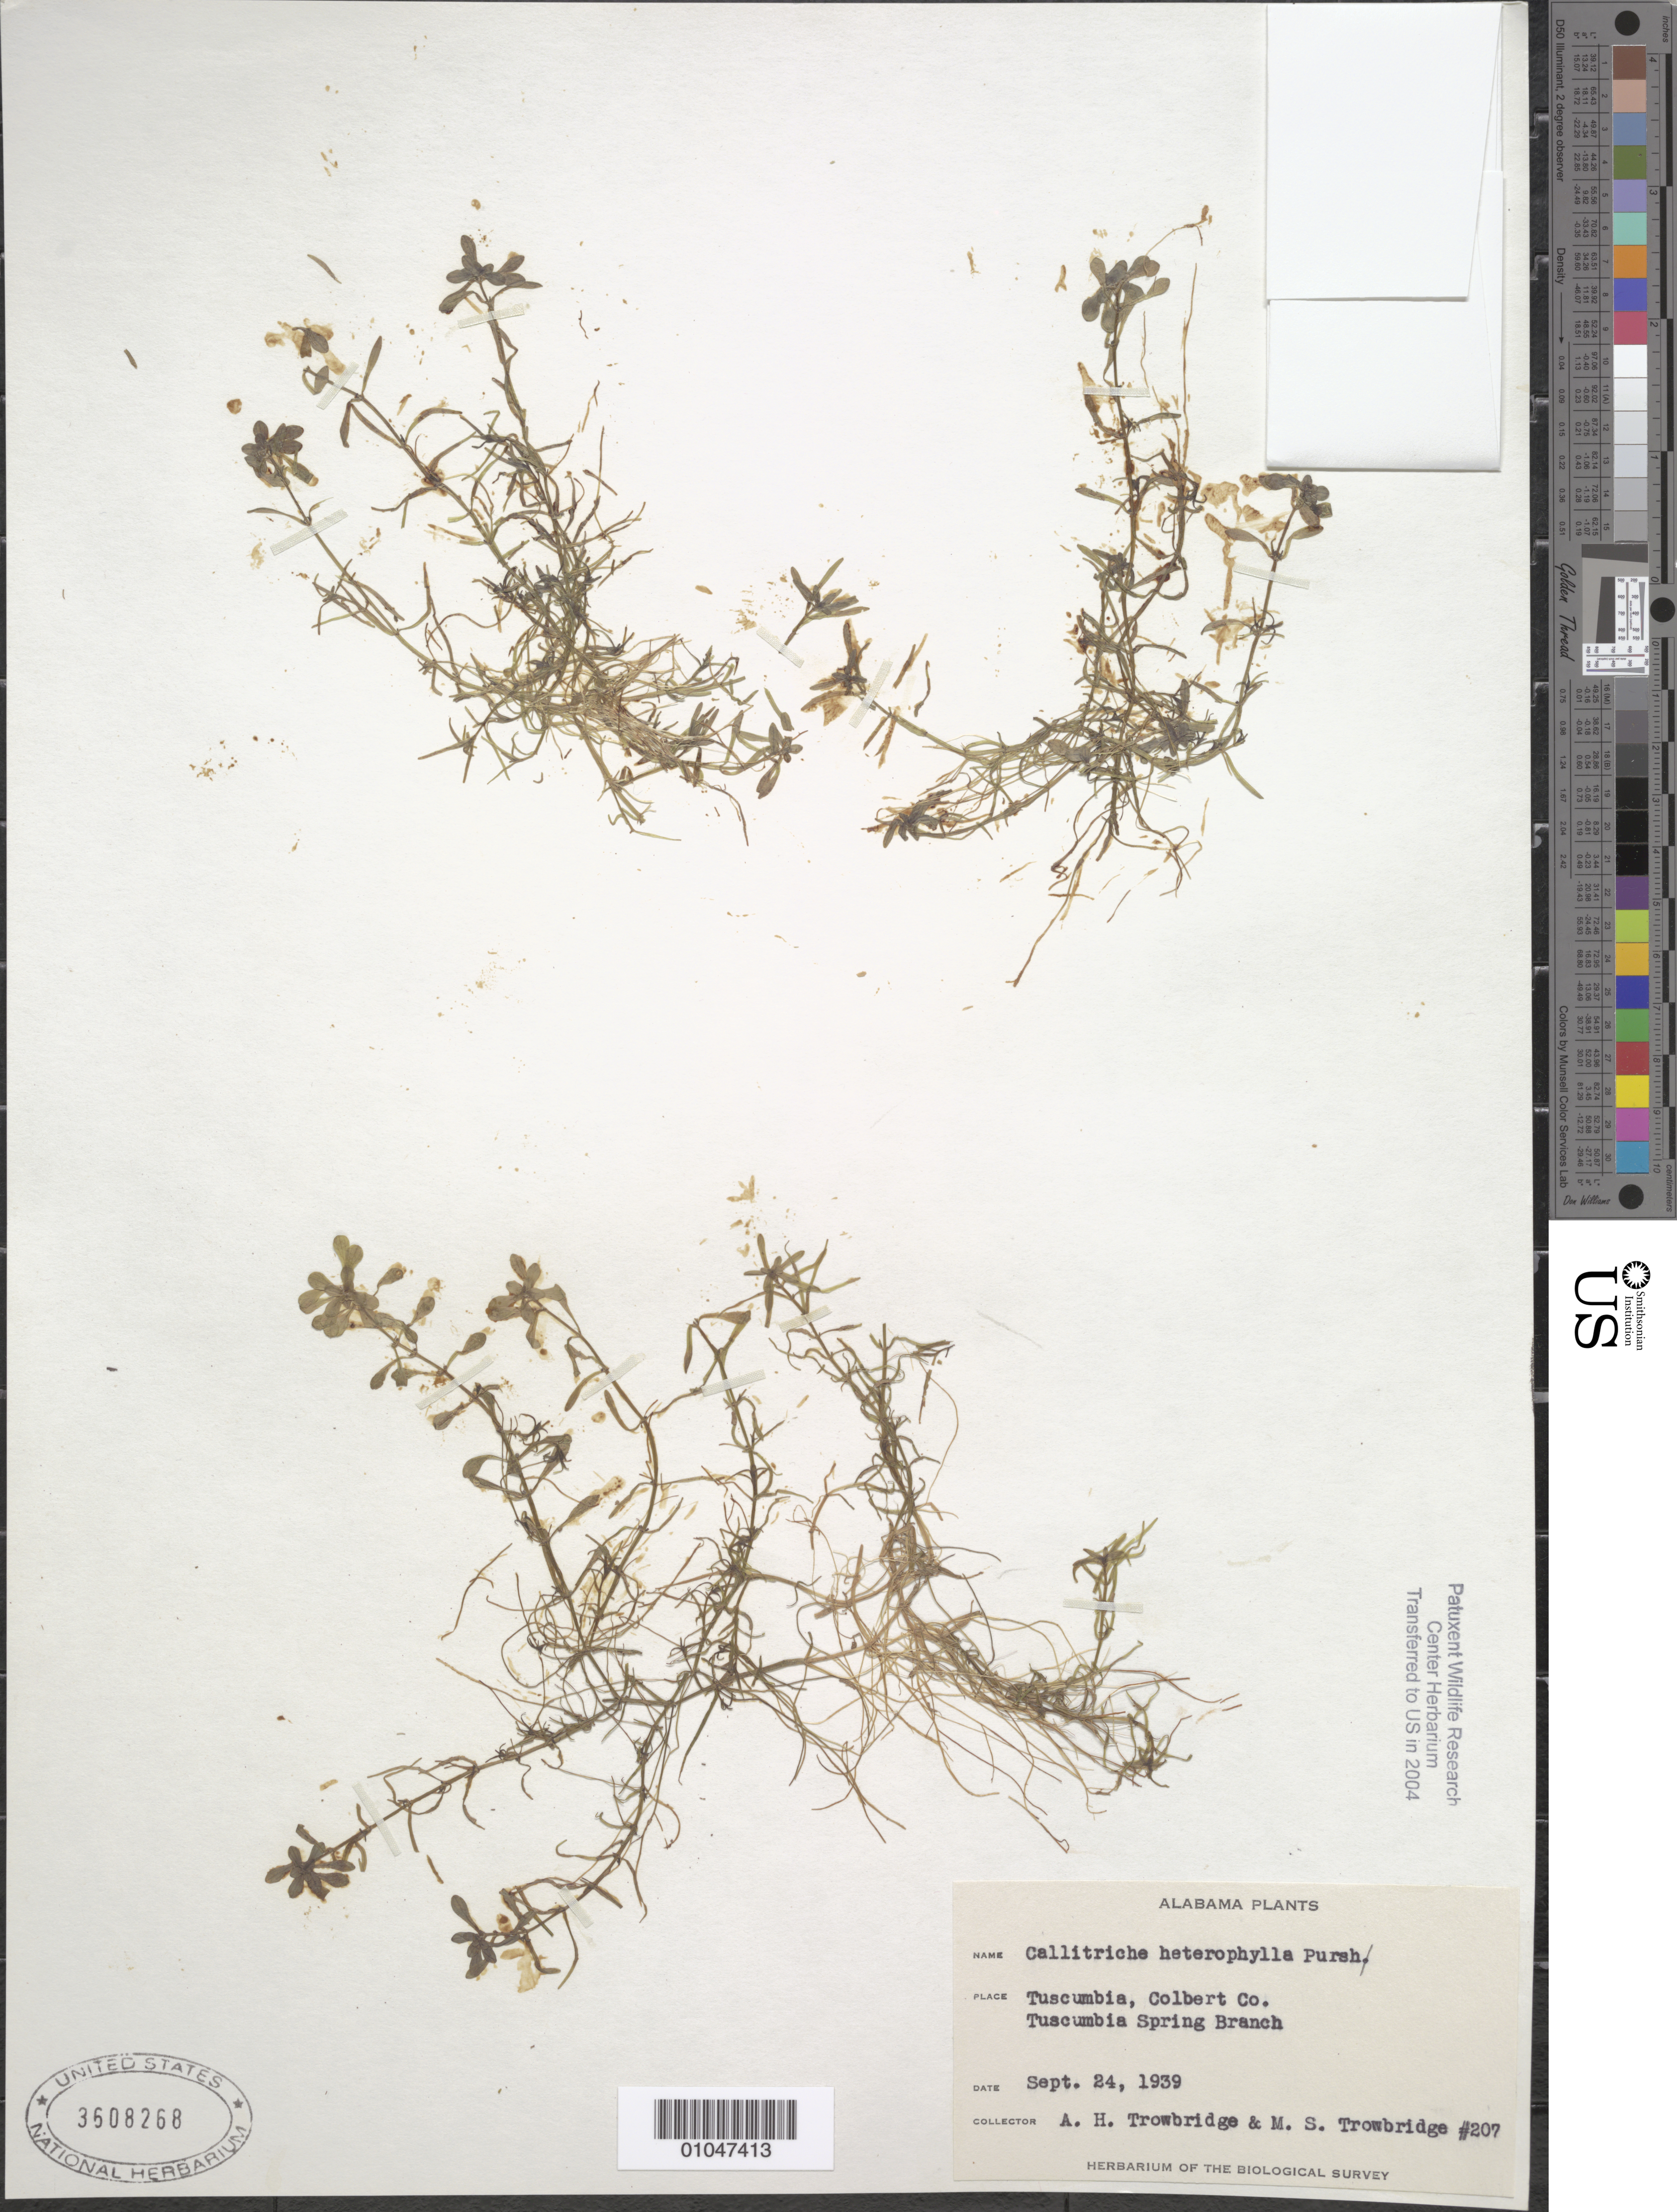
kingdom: Plantae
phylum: Tracheophyta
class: Magnoliopsida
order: Lamiales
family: Plantaginaceae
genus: Callitriche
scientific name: Callitriche heterophylla Pursh emend. Darby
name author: Pursh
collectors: A. H. Trowbridge & M. Trowbridge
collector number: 207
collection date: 1939-09-24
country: United States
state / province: Alabama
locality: Tuscumbia Spring Branch, Tuscumbia, Colbert Co.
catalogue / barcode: US 3608268